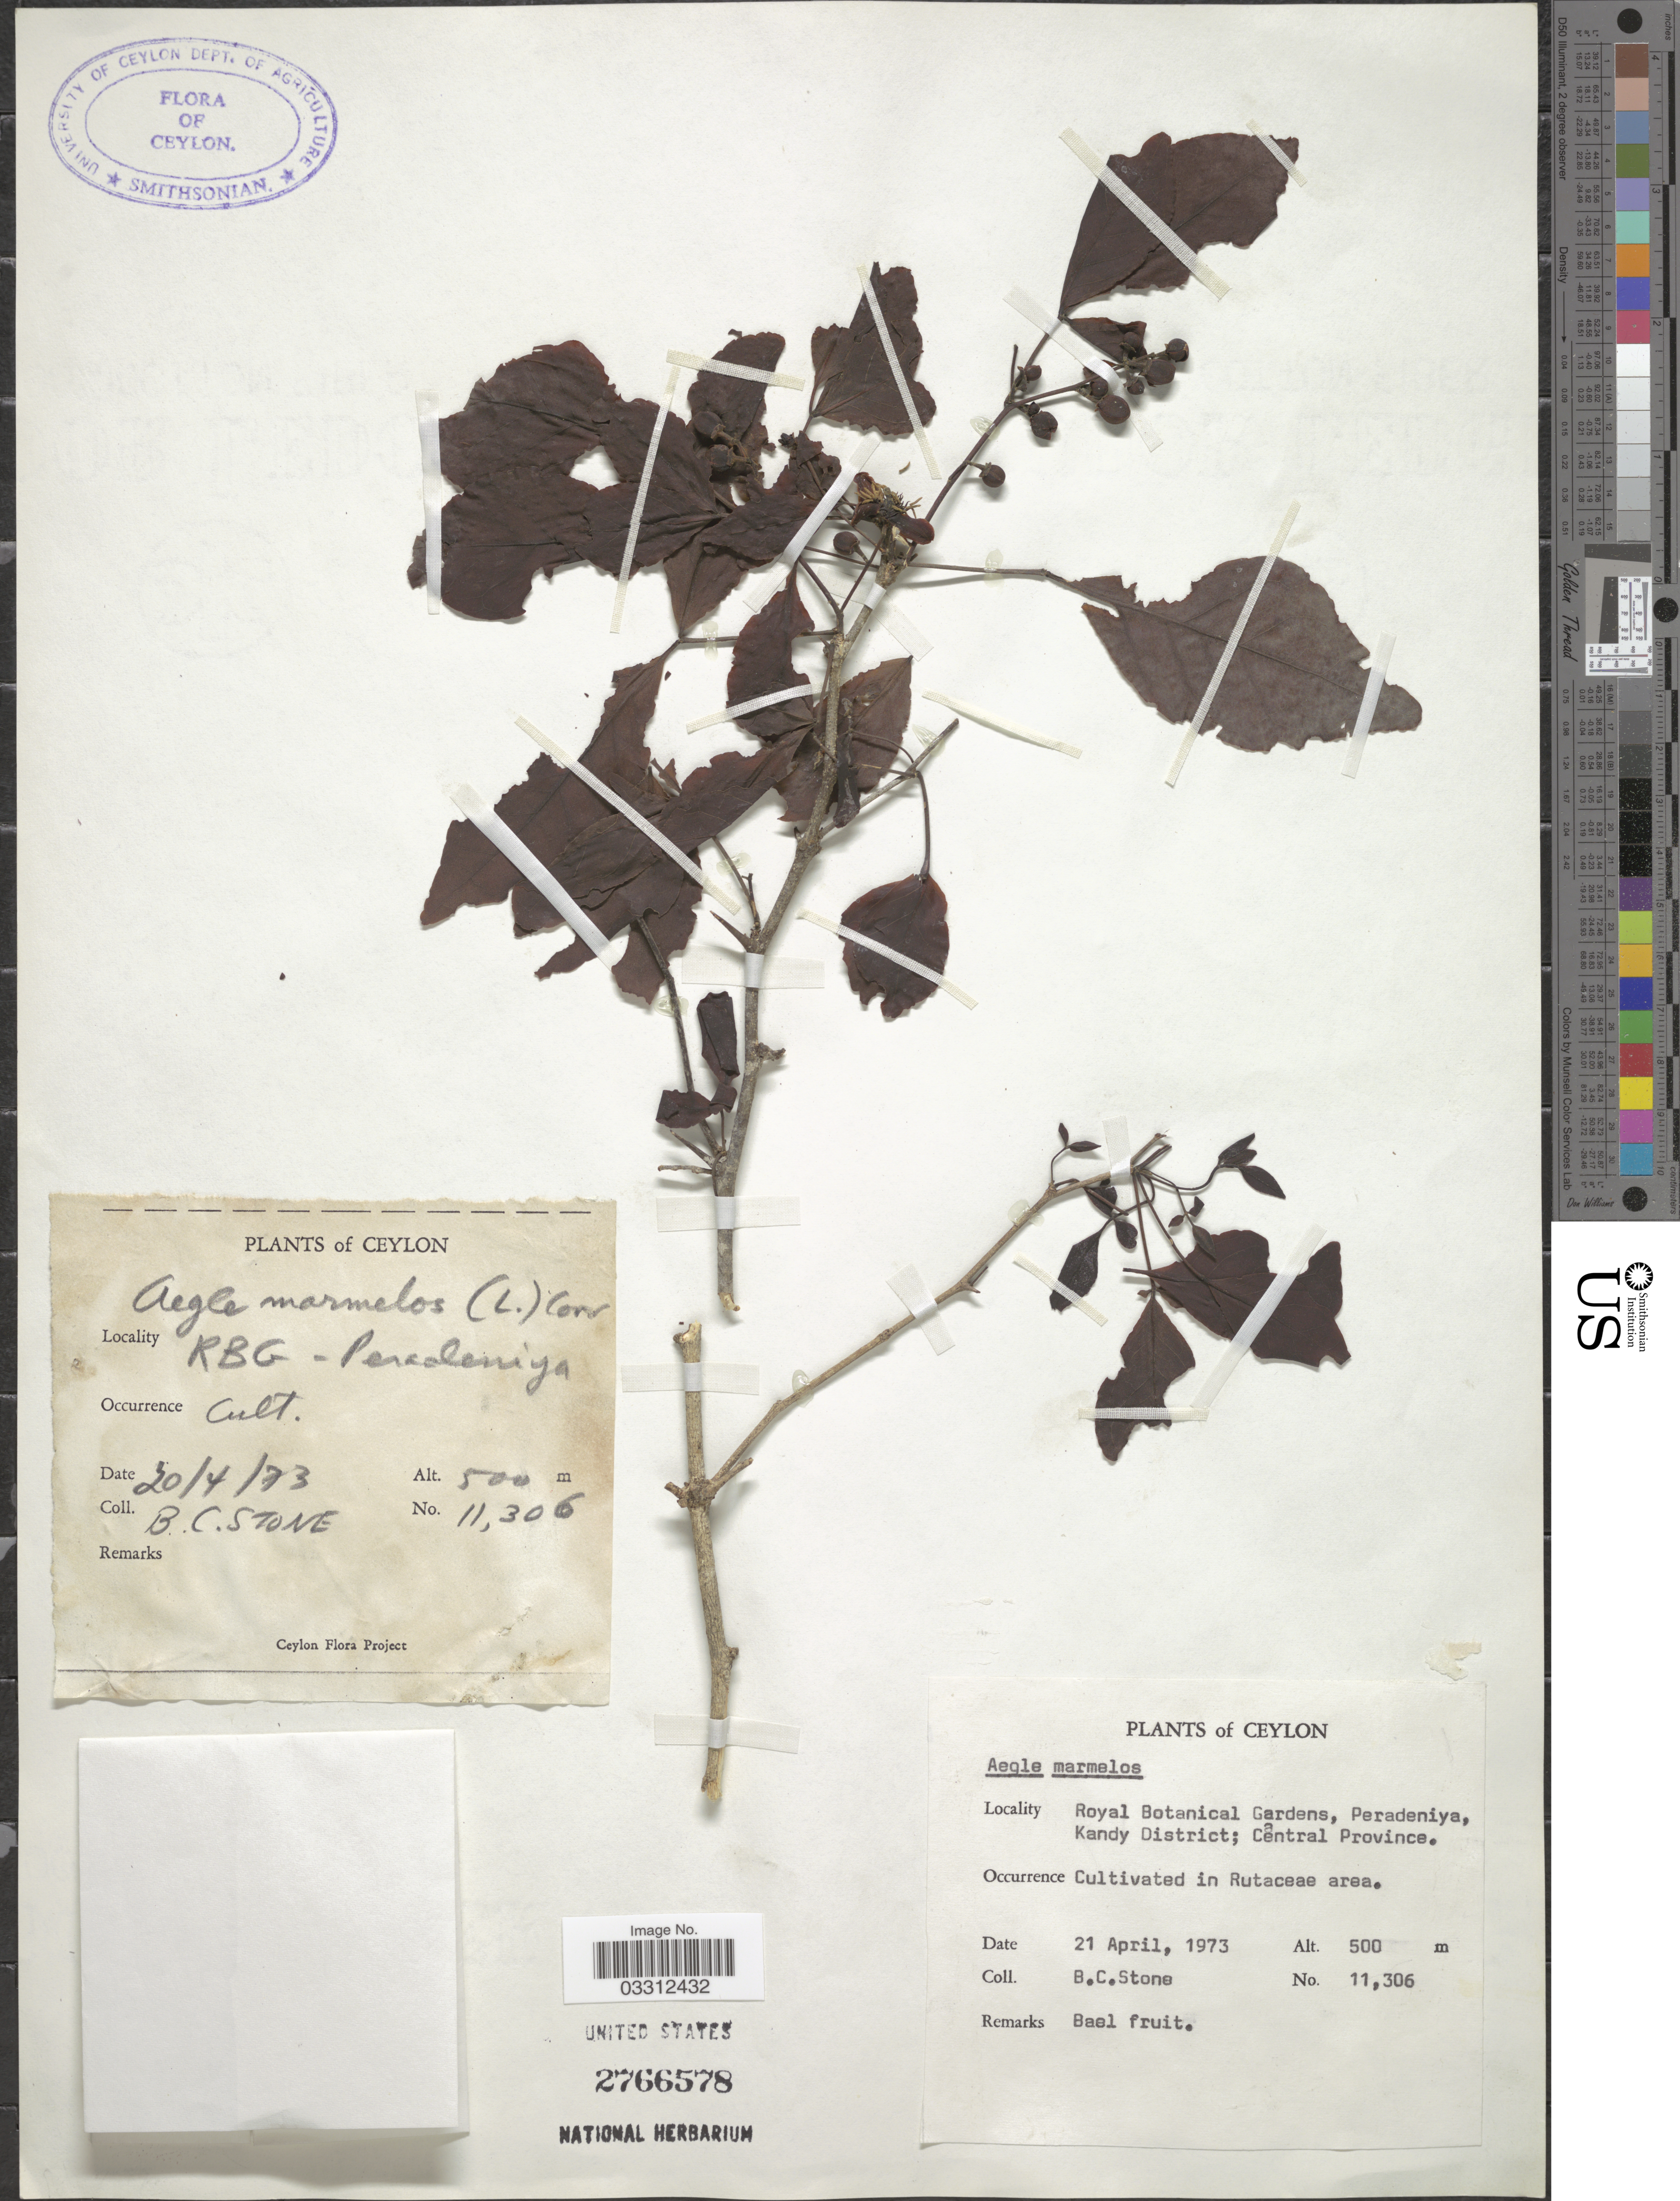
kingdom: Plantae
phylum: Tracheophyta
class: Magnoliopsida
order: Sapindales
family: Rutaceae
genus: Aegle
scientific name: Aegle marmelos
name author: (L.) Corrêa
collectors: B. C. Stone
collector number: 11306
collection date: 1973-04-21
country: Sri Lanka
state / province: Central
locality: Ceylon. Royal Botanical Gardens, Peradeniya, Kandy District.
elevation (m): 500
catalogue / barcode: US 2766578